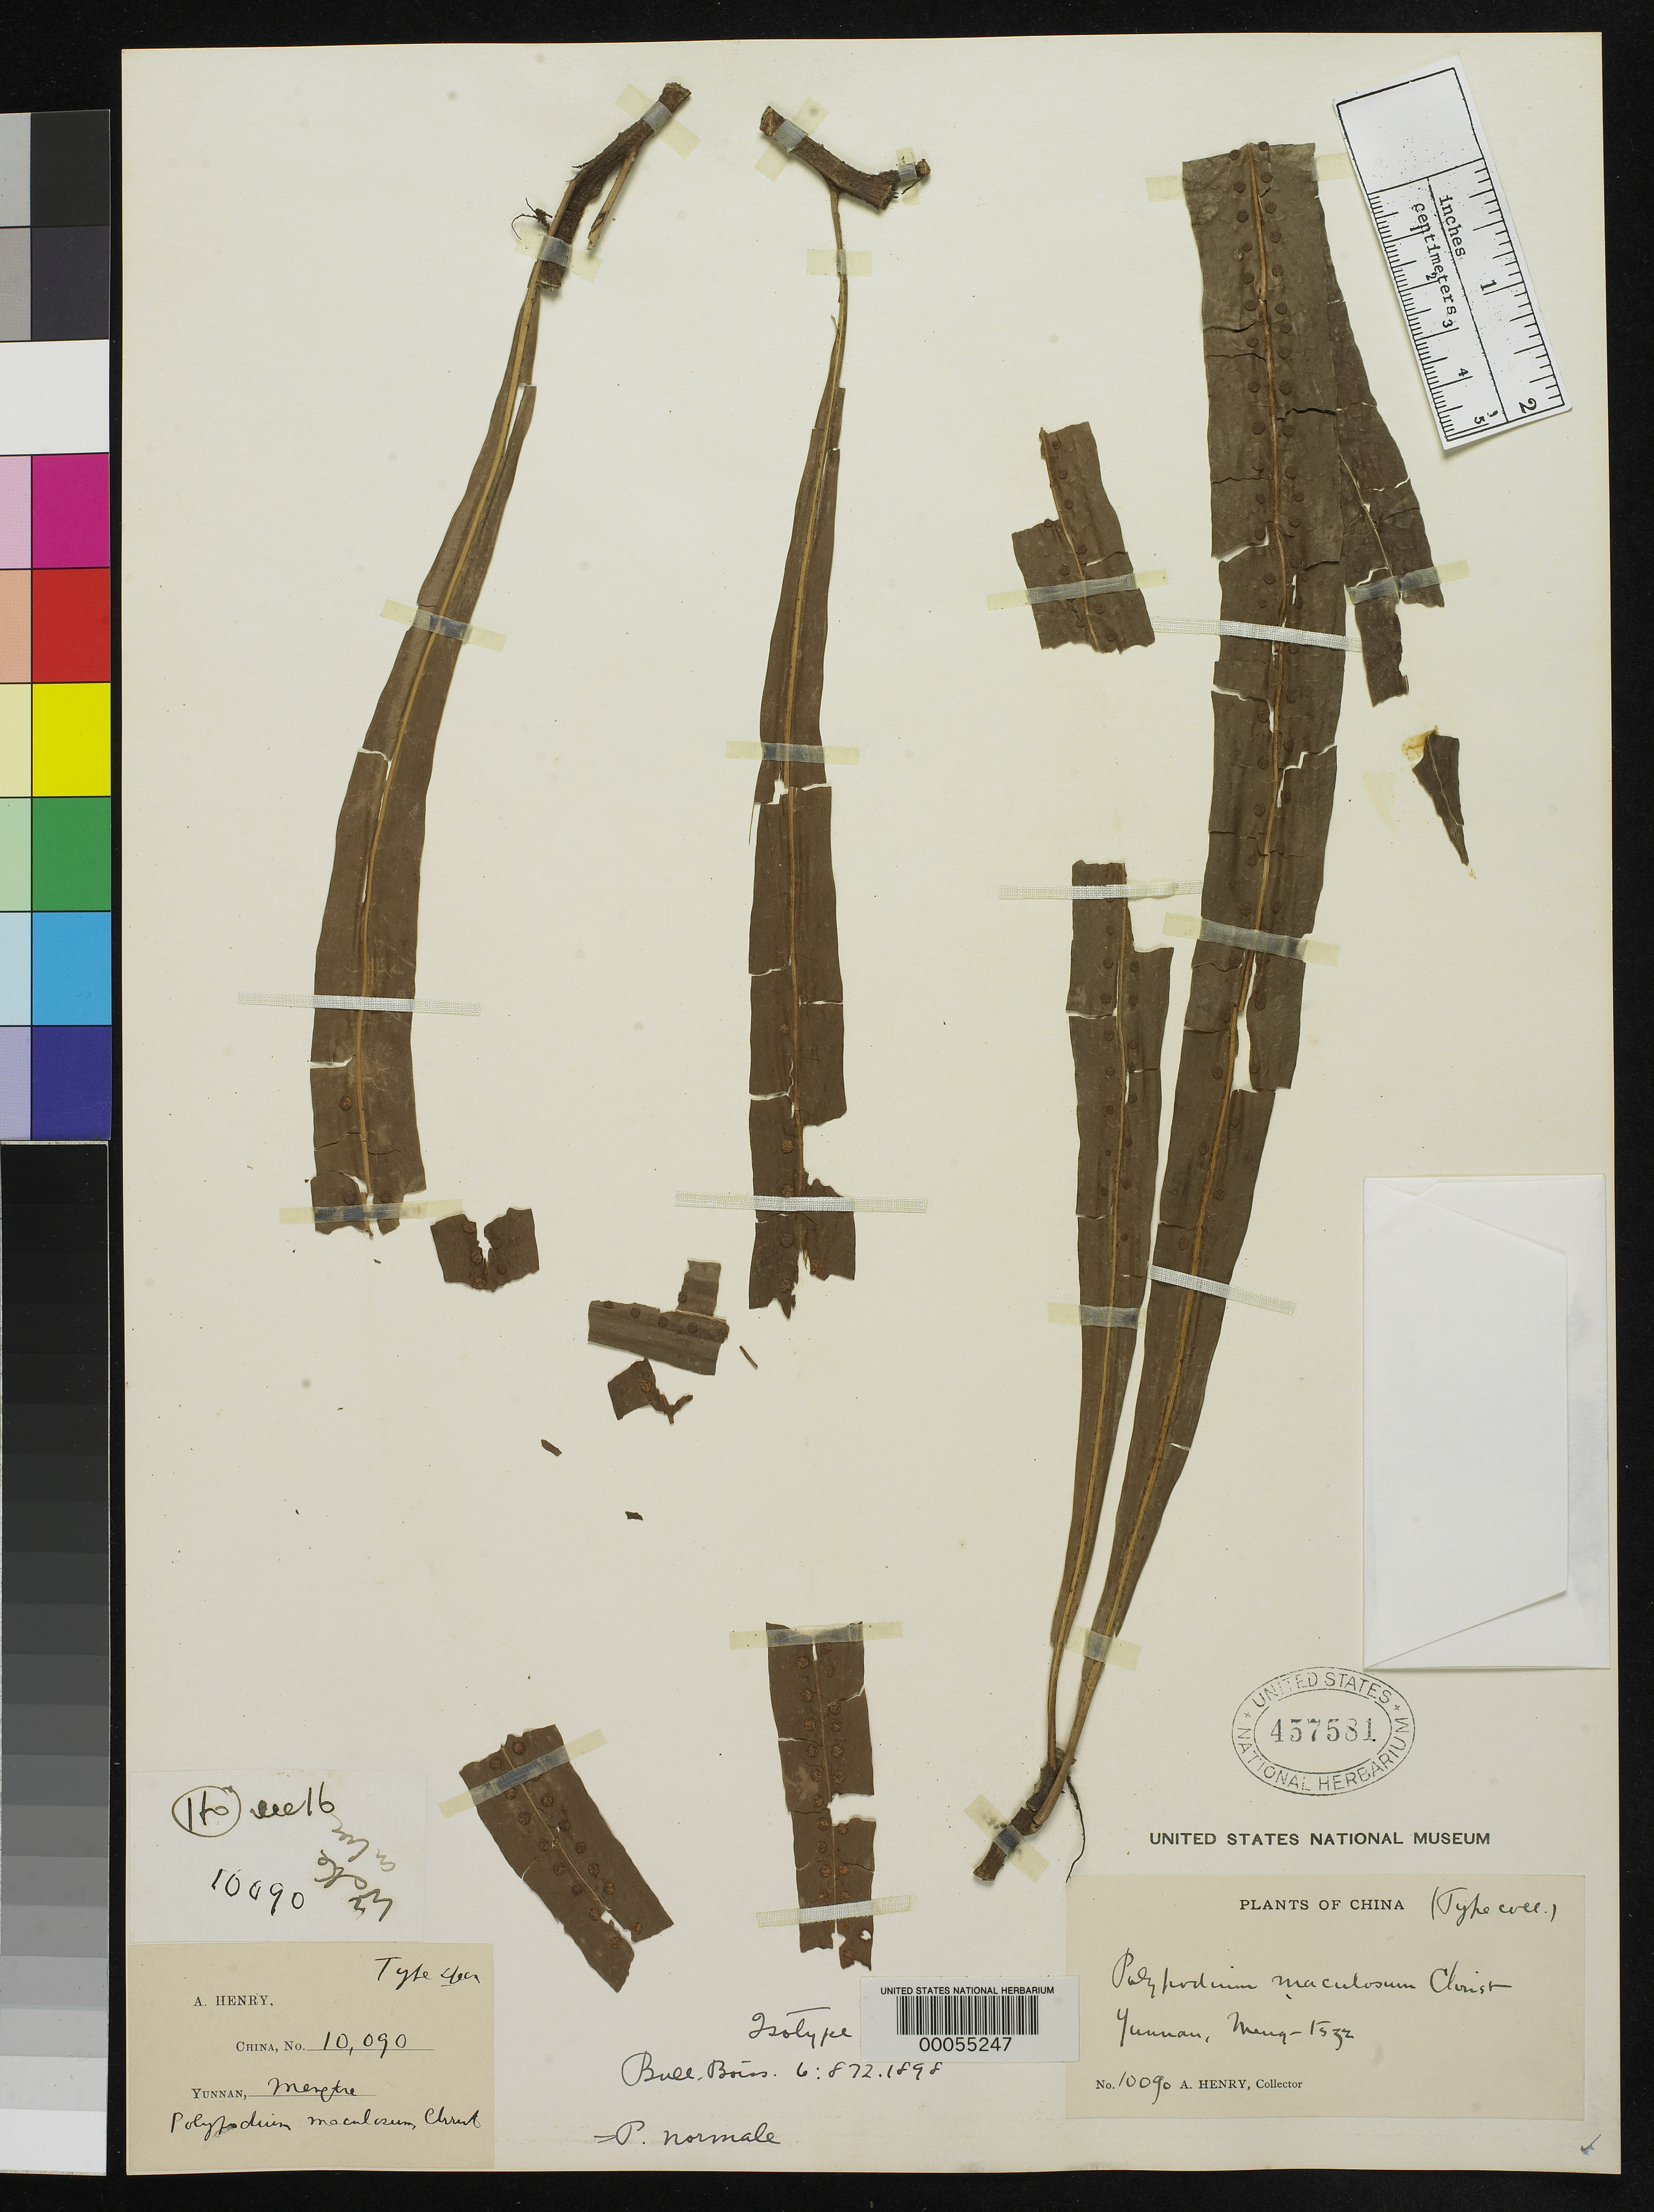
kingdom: Plantae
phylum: Tracheophyta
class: Polypodiopsida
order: Polypodiales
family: Polypodiaceae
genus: Polypodium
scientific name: Polypodium maculosum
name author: Christ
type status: Type Collection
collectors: A. Henry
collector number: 10090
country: China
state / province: Yunnan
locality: Yunnan, Mengtze.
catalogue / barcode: US 457581